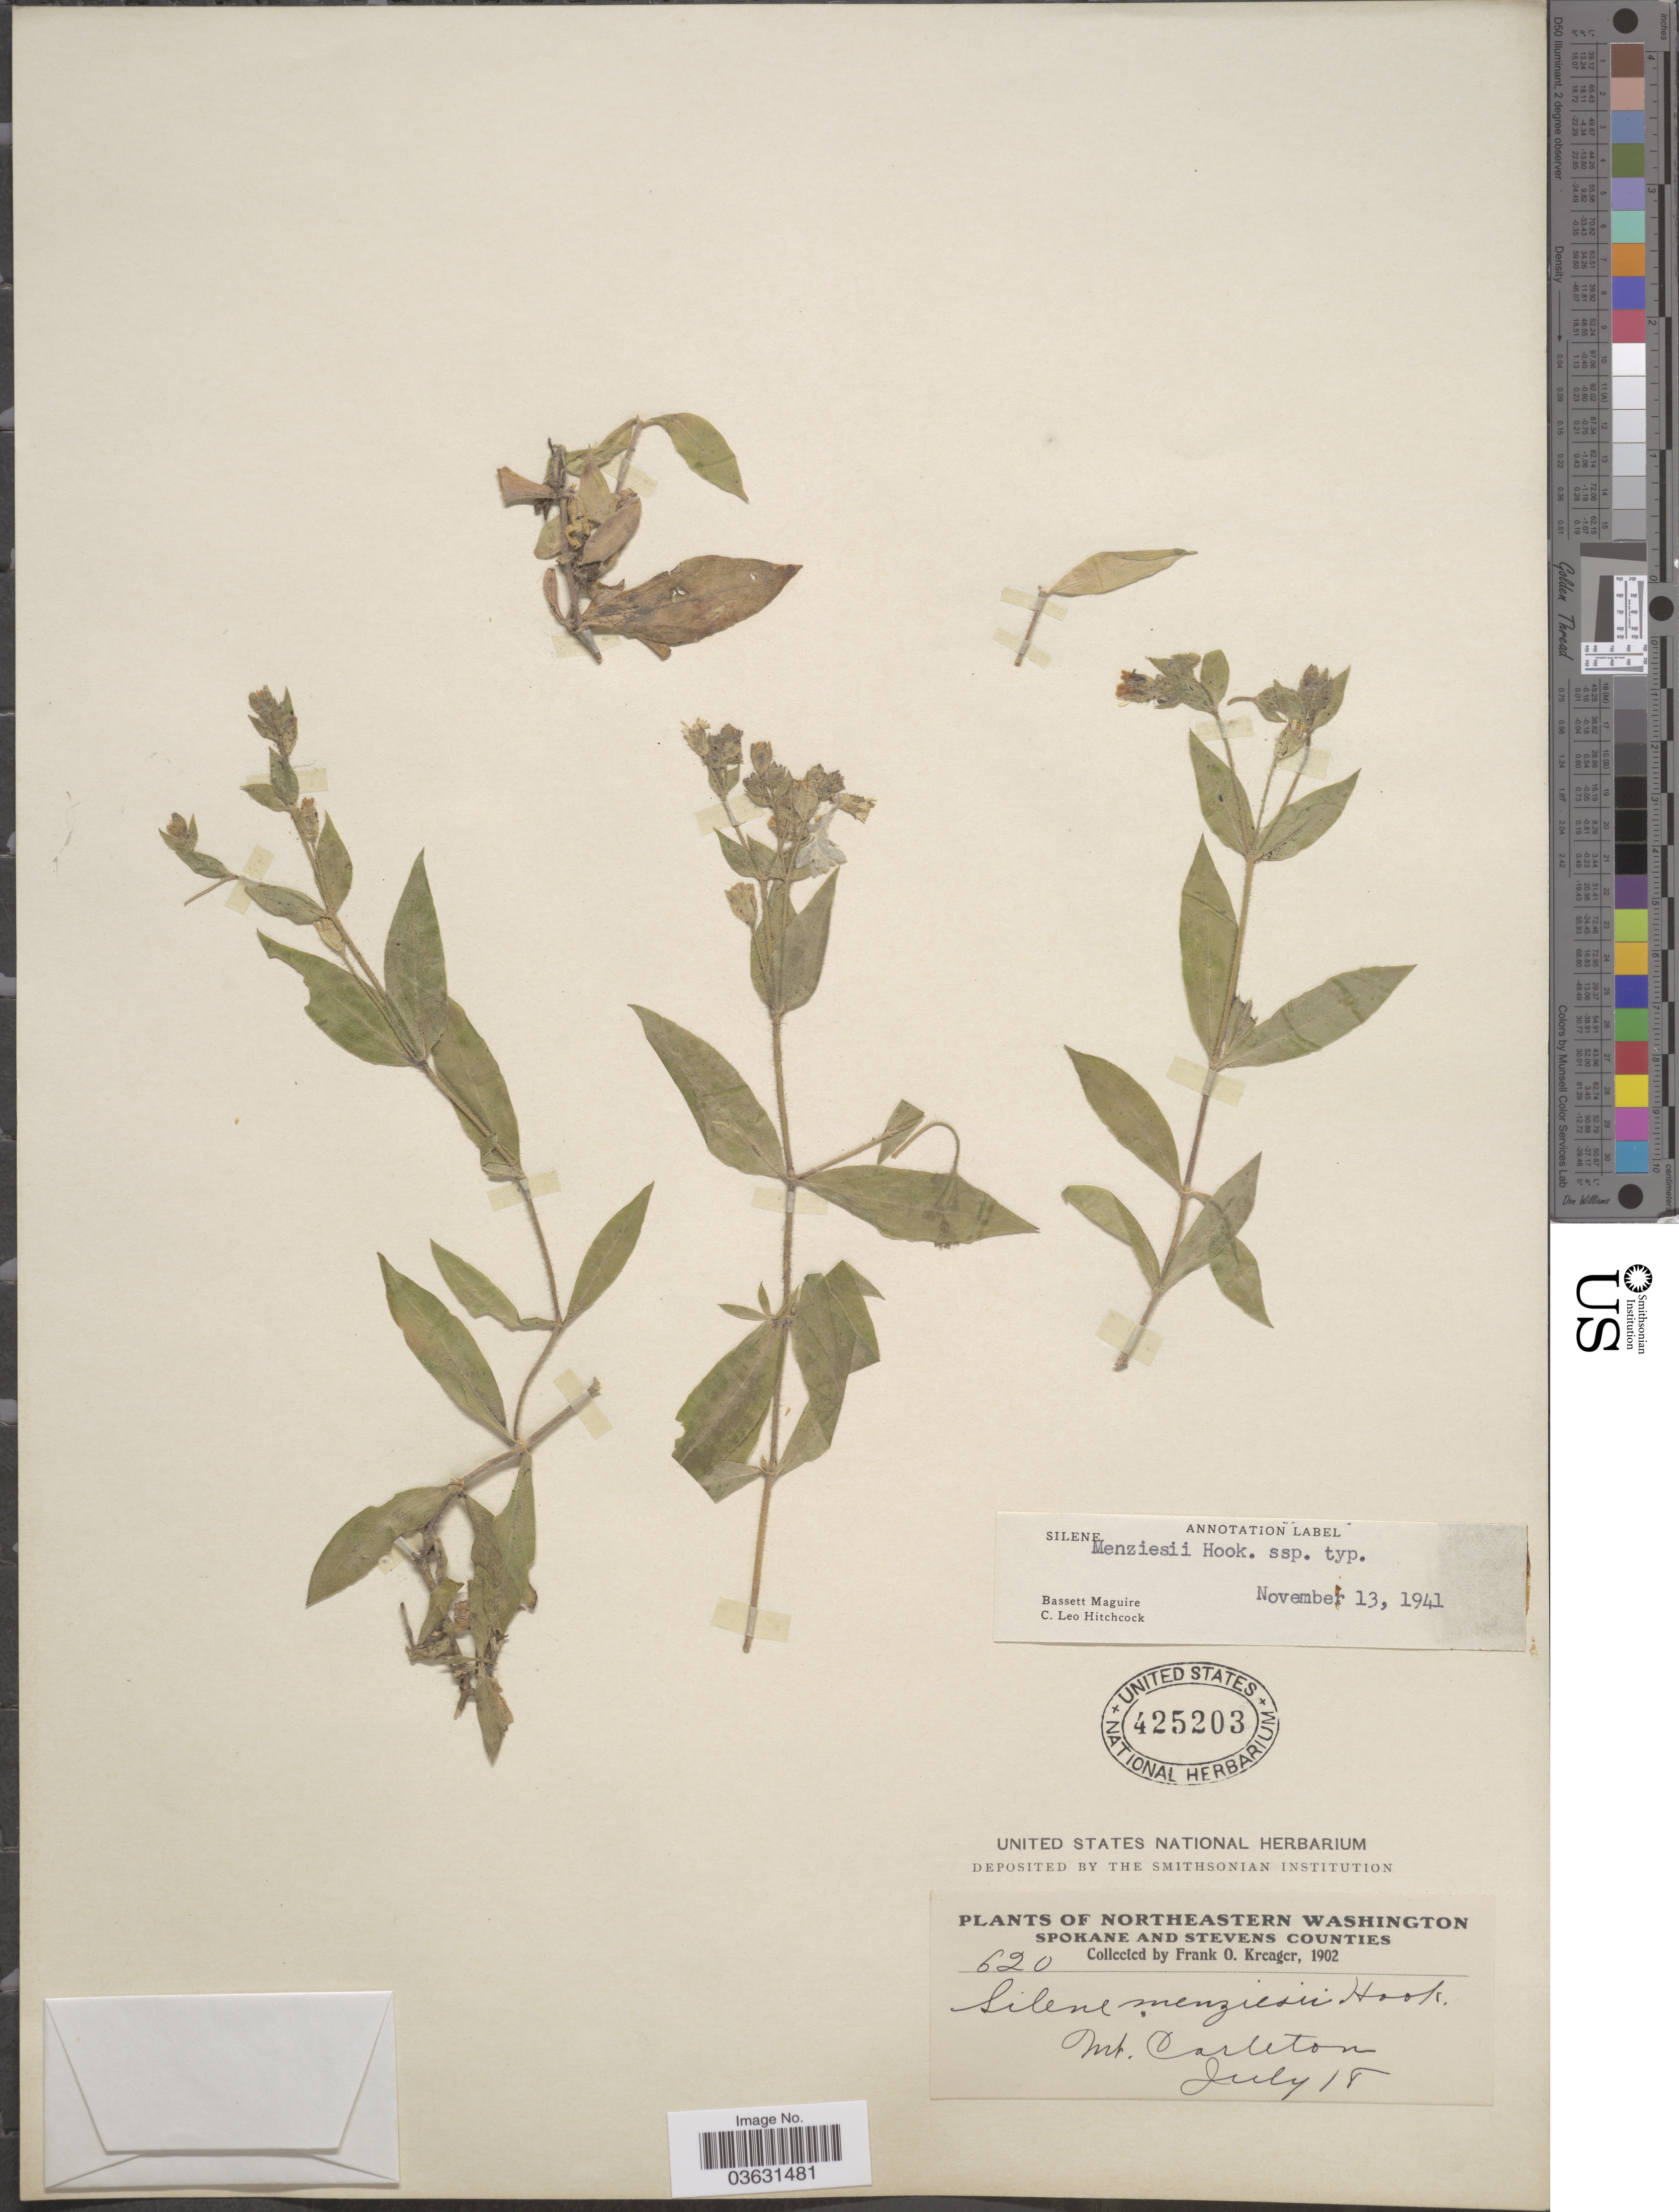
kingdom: Plantae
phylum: Tracheophyta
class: Magnoliopsida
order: Caryophyllales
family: Caryophyllaceae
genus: Silene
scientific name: Silene menziesii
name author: Hook.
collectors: F. Kreager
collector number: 620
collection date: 1902-07-18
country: United States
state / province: Washington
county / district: Spokane / Stevens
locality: Northeastern Washington. Spokane and Stevens Counties. Mt. Carleton.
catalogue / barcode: US 425203